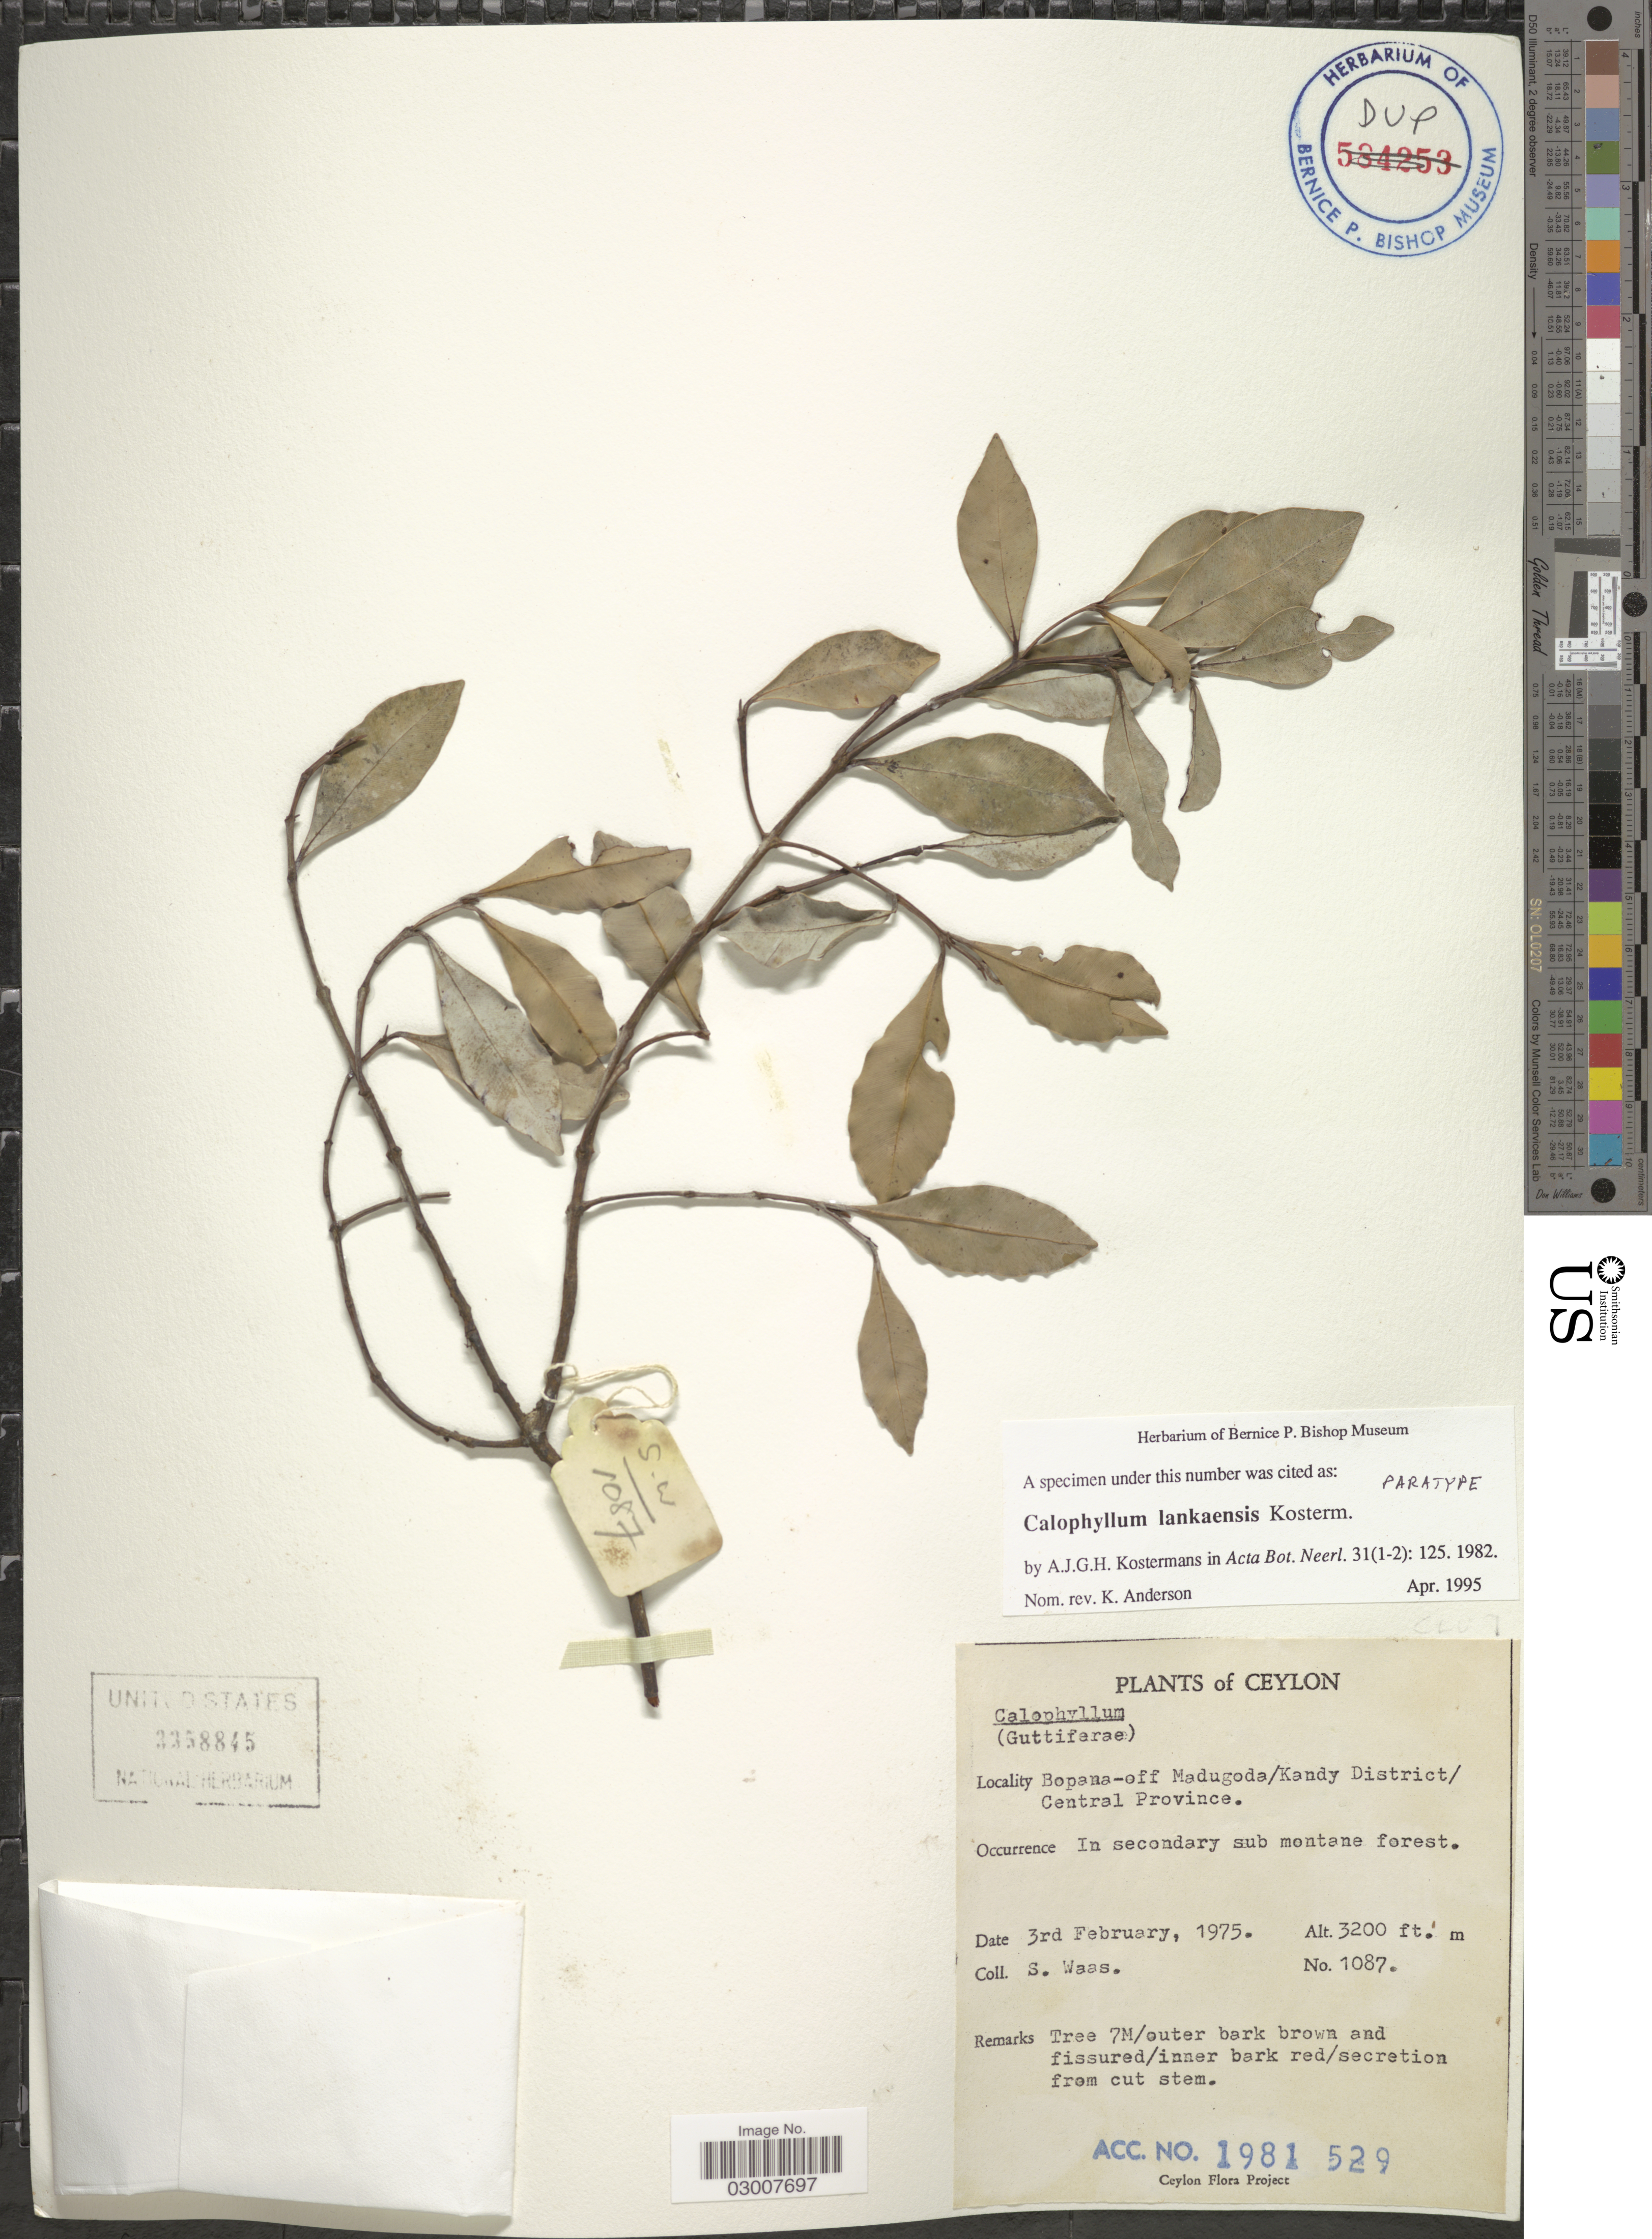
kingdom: Plantae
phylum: Tracheophyta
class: Magnoliopsida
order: Malpighiales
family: Calophyllaceae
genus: Calophyllum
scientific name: Calophyllum lankaensis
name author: Kosterm.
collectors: S. Waas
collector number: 1087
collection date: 1975-02-03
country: Sri Lanka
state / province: Central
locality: Bopana-off Madugoda/Kandy District. Ceylon.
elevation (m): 975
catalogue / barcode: US 3358845